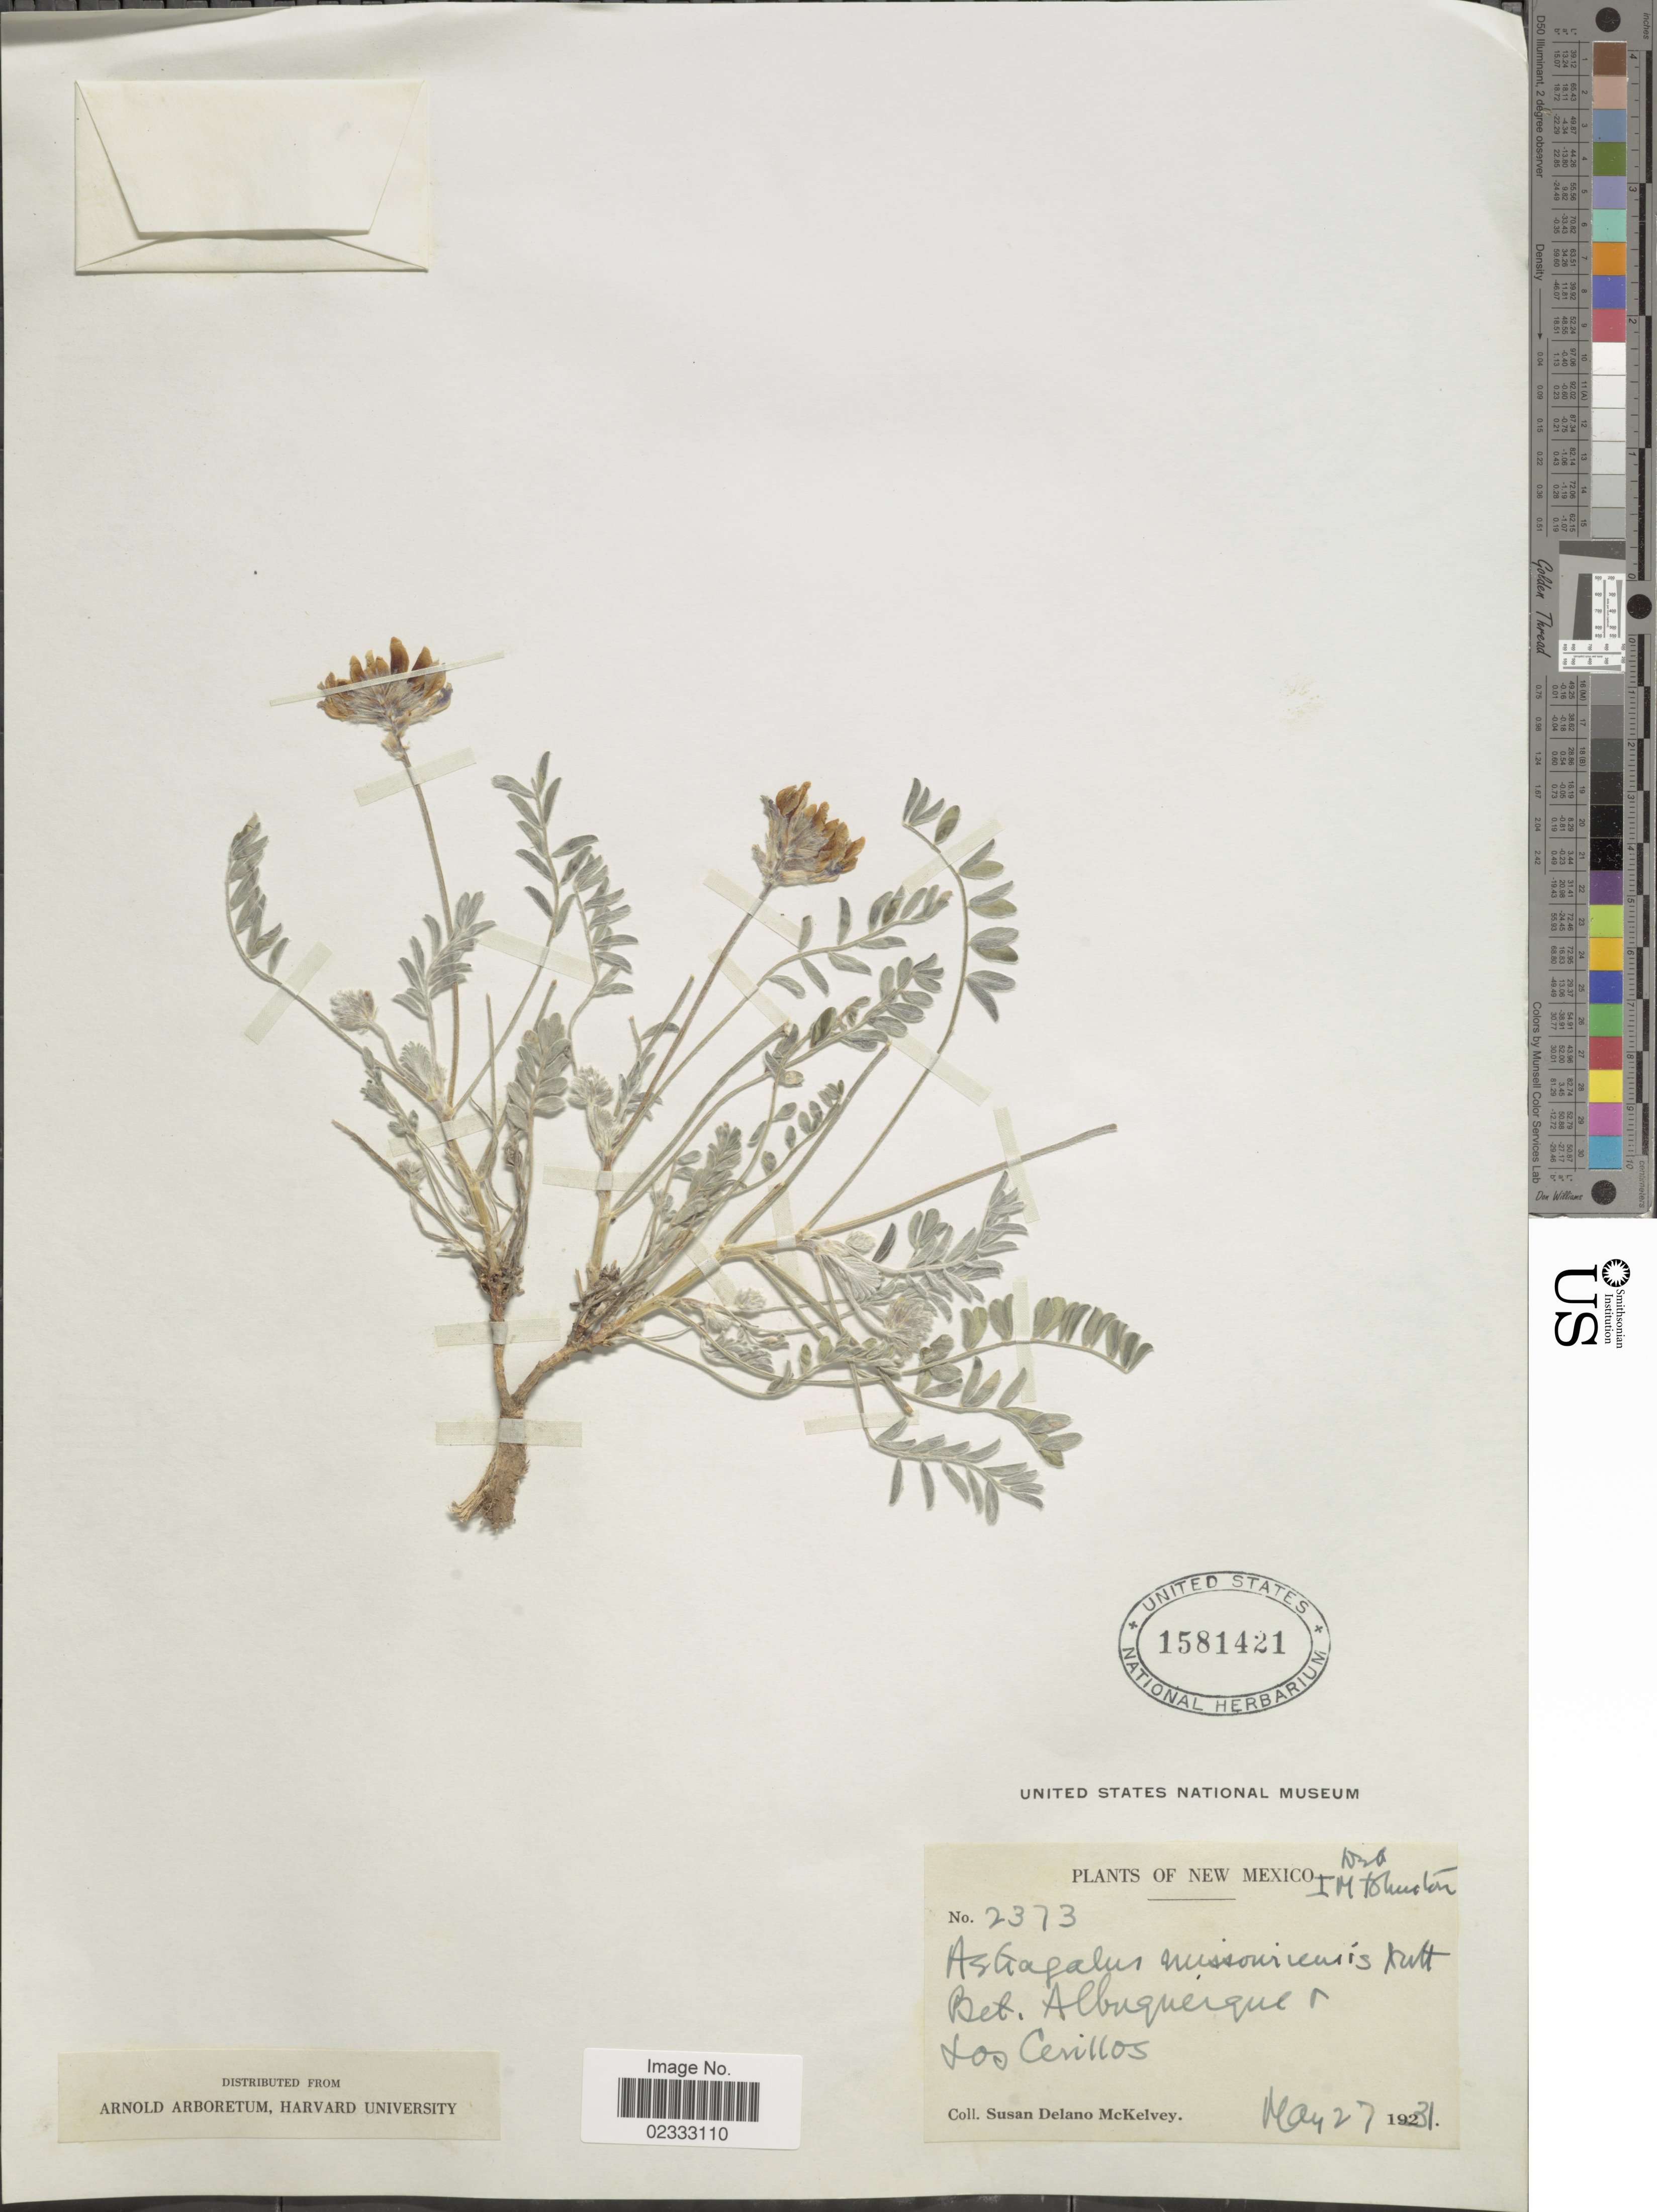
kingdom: Plantae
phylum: Tracheophyta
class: Magnoliopsida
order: Fabales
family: Fabaceae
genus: Astragalus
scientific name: Astragalus missouriensis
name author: Nutt.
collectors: S. A. McKelvey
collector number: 2373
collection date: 1931-05-27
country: United States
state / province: New Mexico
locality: New Mexico, Los Cerillos.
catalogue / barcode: US 1581421